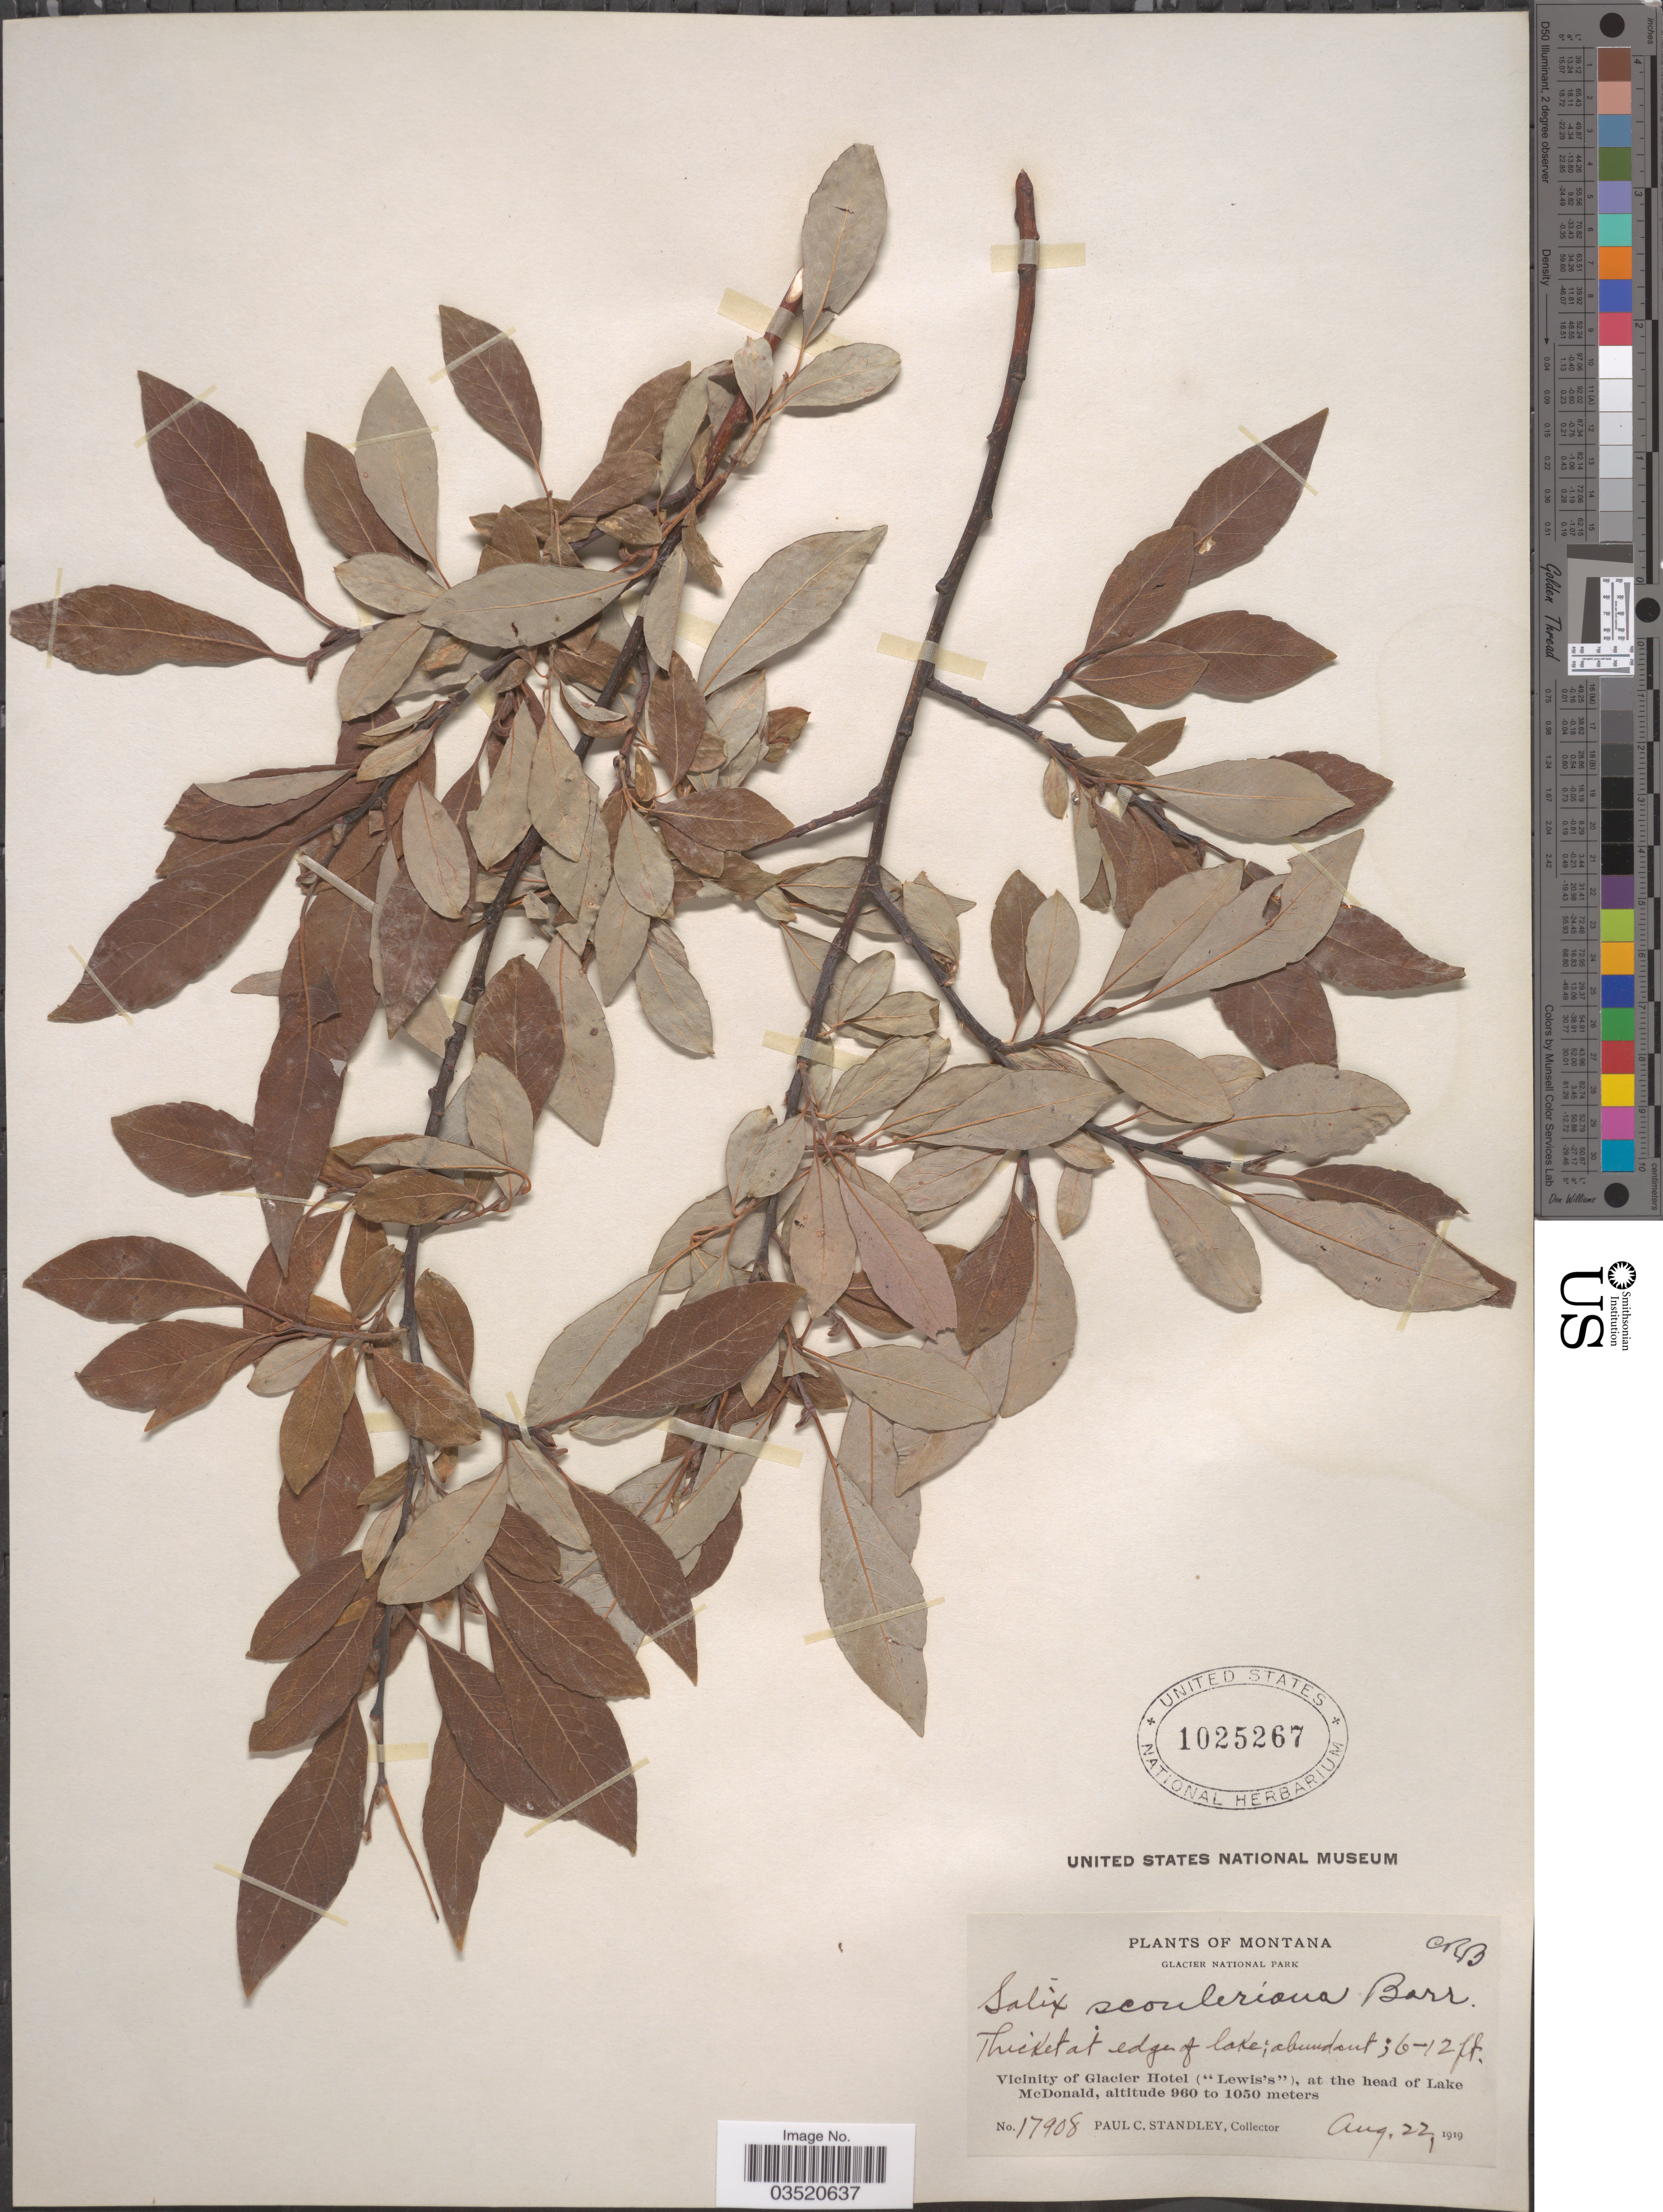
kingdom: Plantae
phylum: Tracheophyta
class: Magnoliopsida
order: Malpighiales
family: Salicaceae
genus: Salix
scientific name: Salix scouleriana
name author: Barratt ex Hook.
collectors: P. C. Standley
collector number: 17908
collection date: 1919-08-22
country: United States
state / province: Montana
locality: Glacier National Park. Vicinity of Glacier Hotel ("Lewis's"), at the head of Lake McDonald.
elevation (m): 960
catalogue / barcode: US 1025267